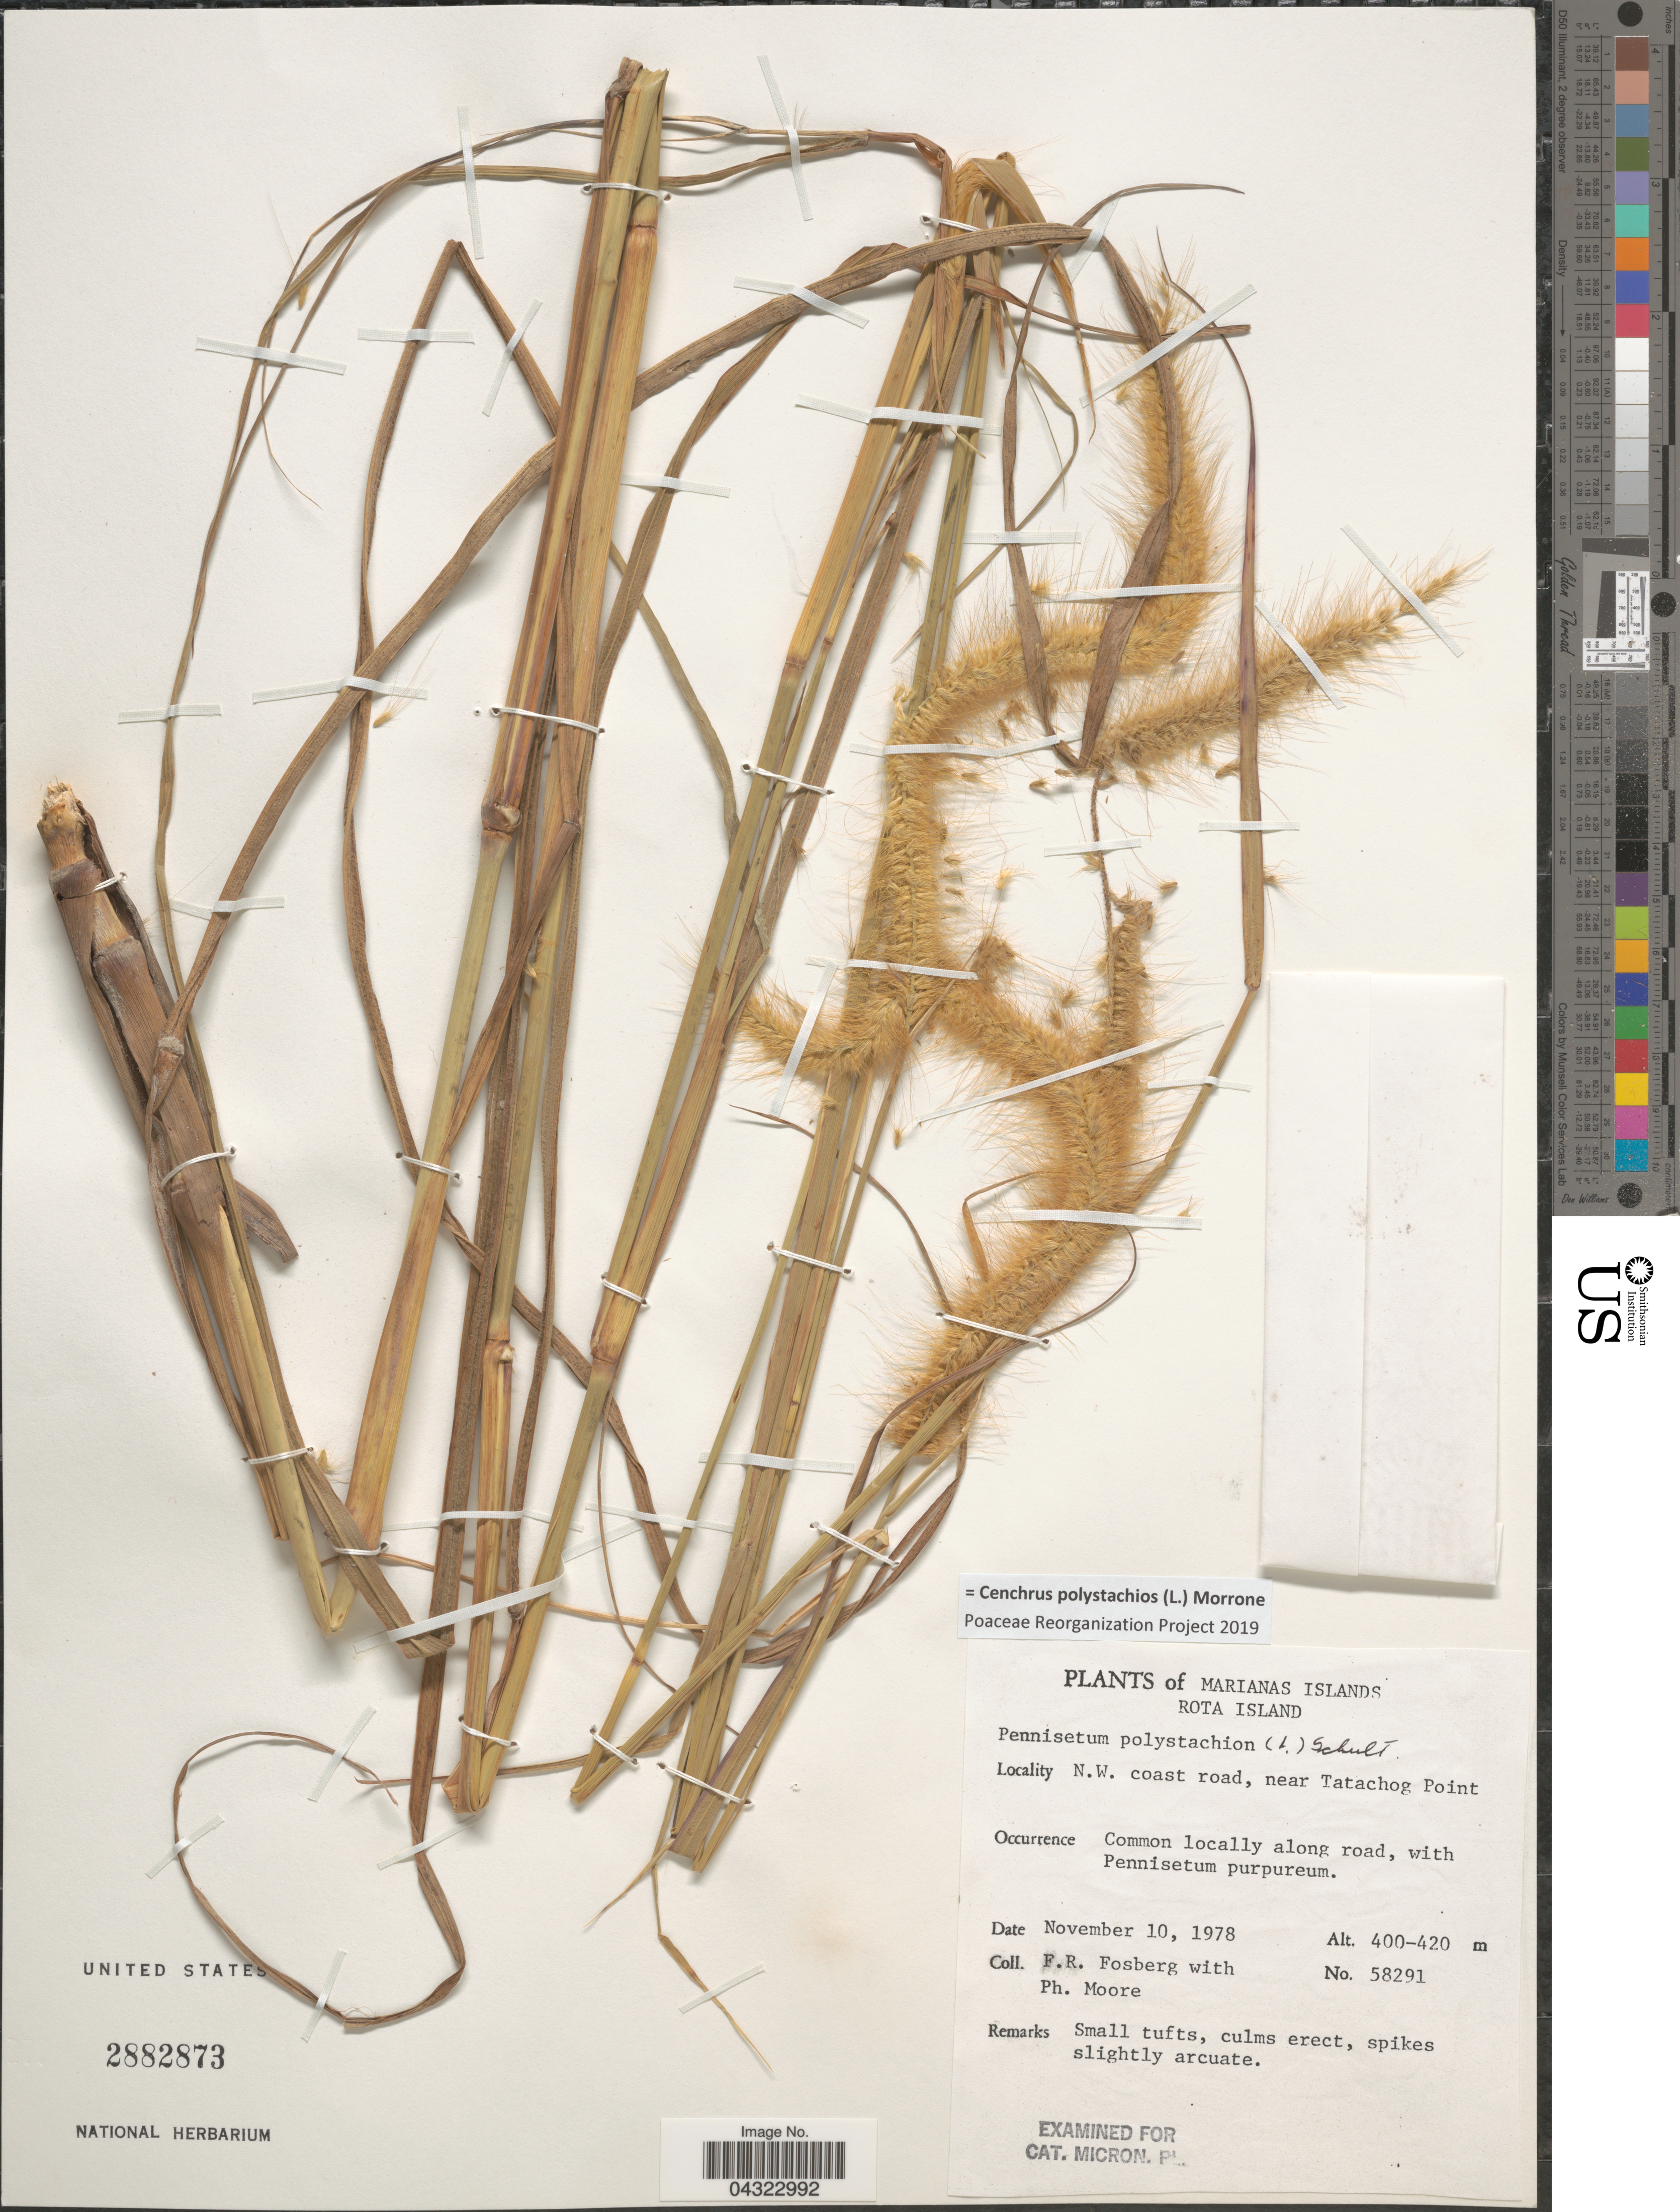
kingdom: Plantae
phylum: Tracheophyta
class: Liliopsida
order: Poales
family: Poaceae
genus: Cenchrus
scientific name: Cenchrus polystachios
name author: (L.) Morrone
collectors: F. R. Fosberg & P. Moore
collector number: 58291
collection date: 1978-11-10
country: Northern Mariana Islands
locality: Marianas Islands. Rota Island. N.W. coast road, near Tatachog Point. Common locally along road.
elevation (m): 400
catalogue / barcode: US 2882873